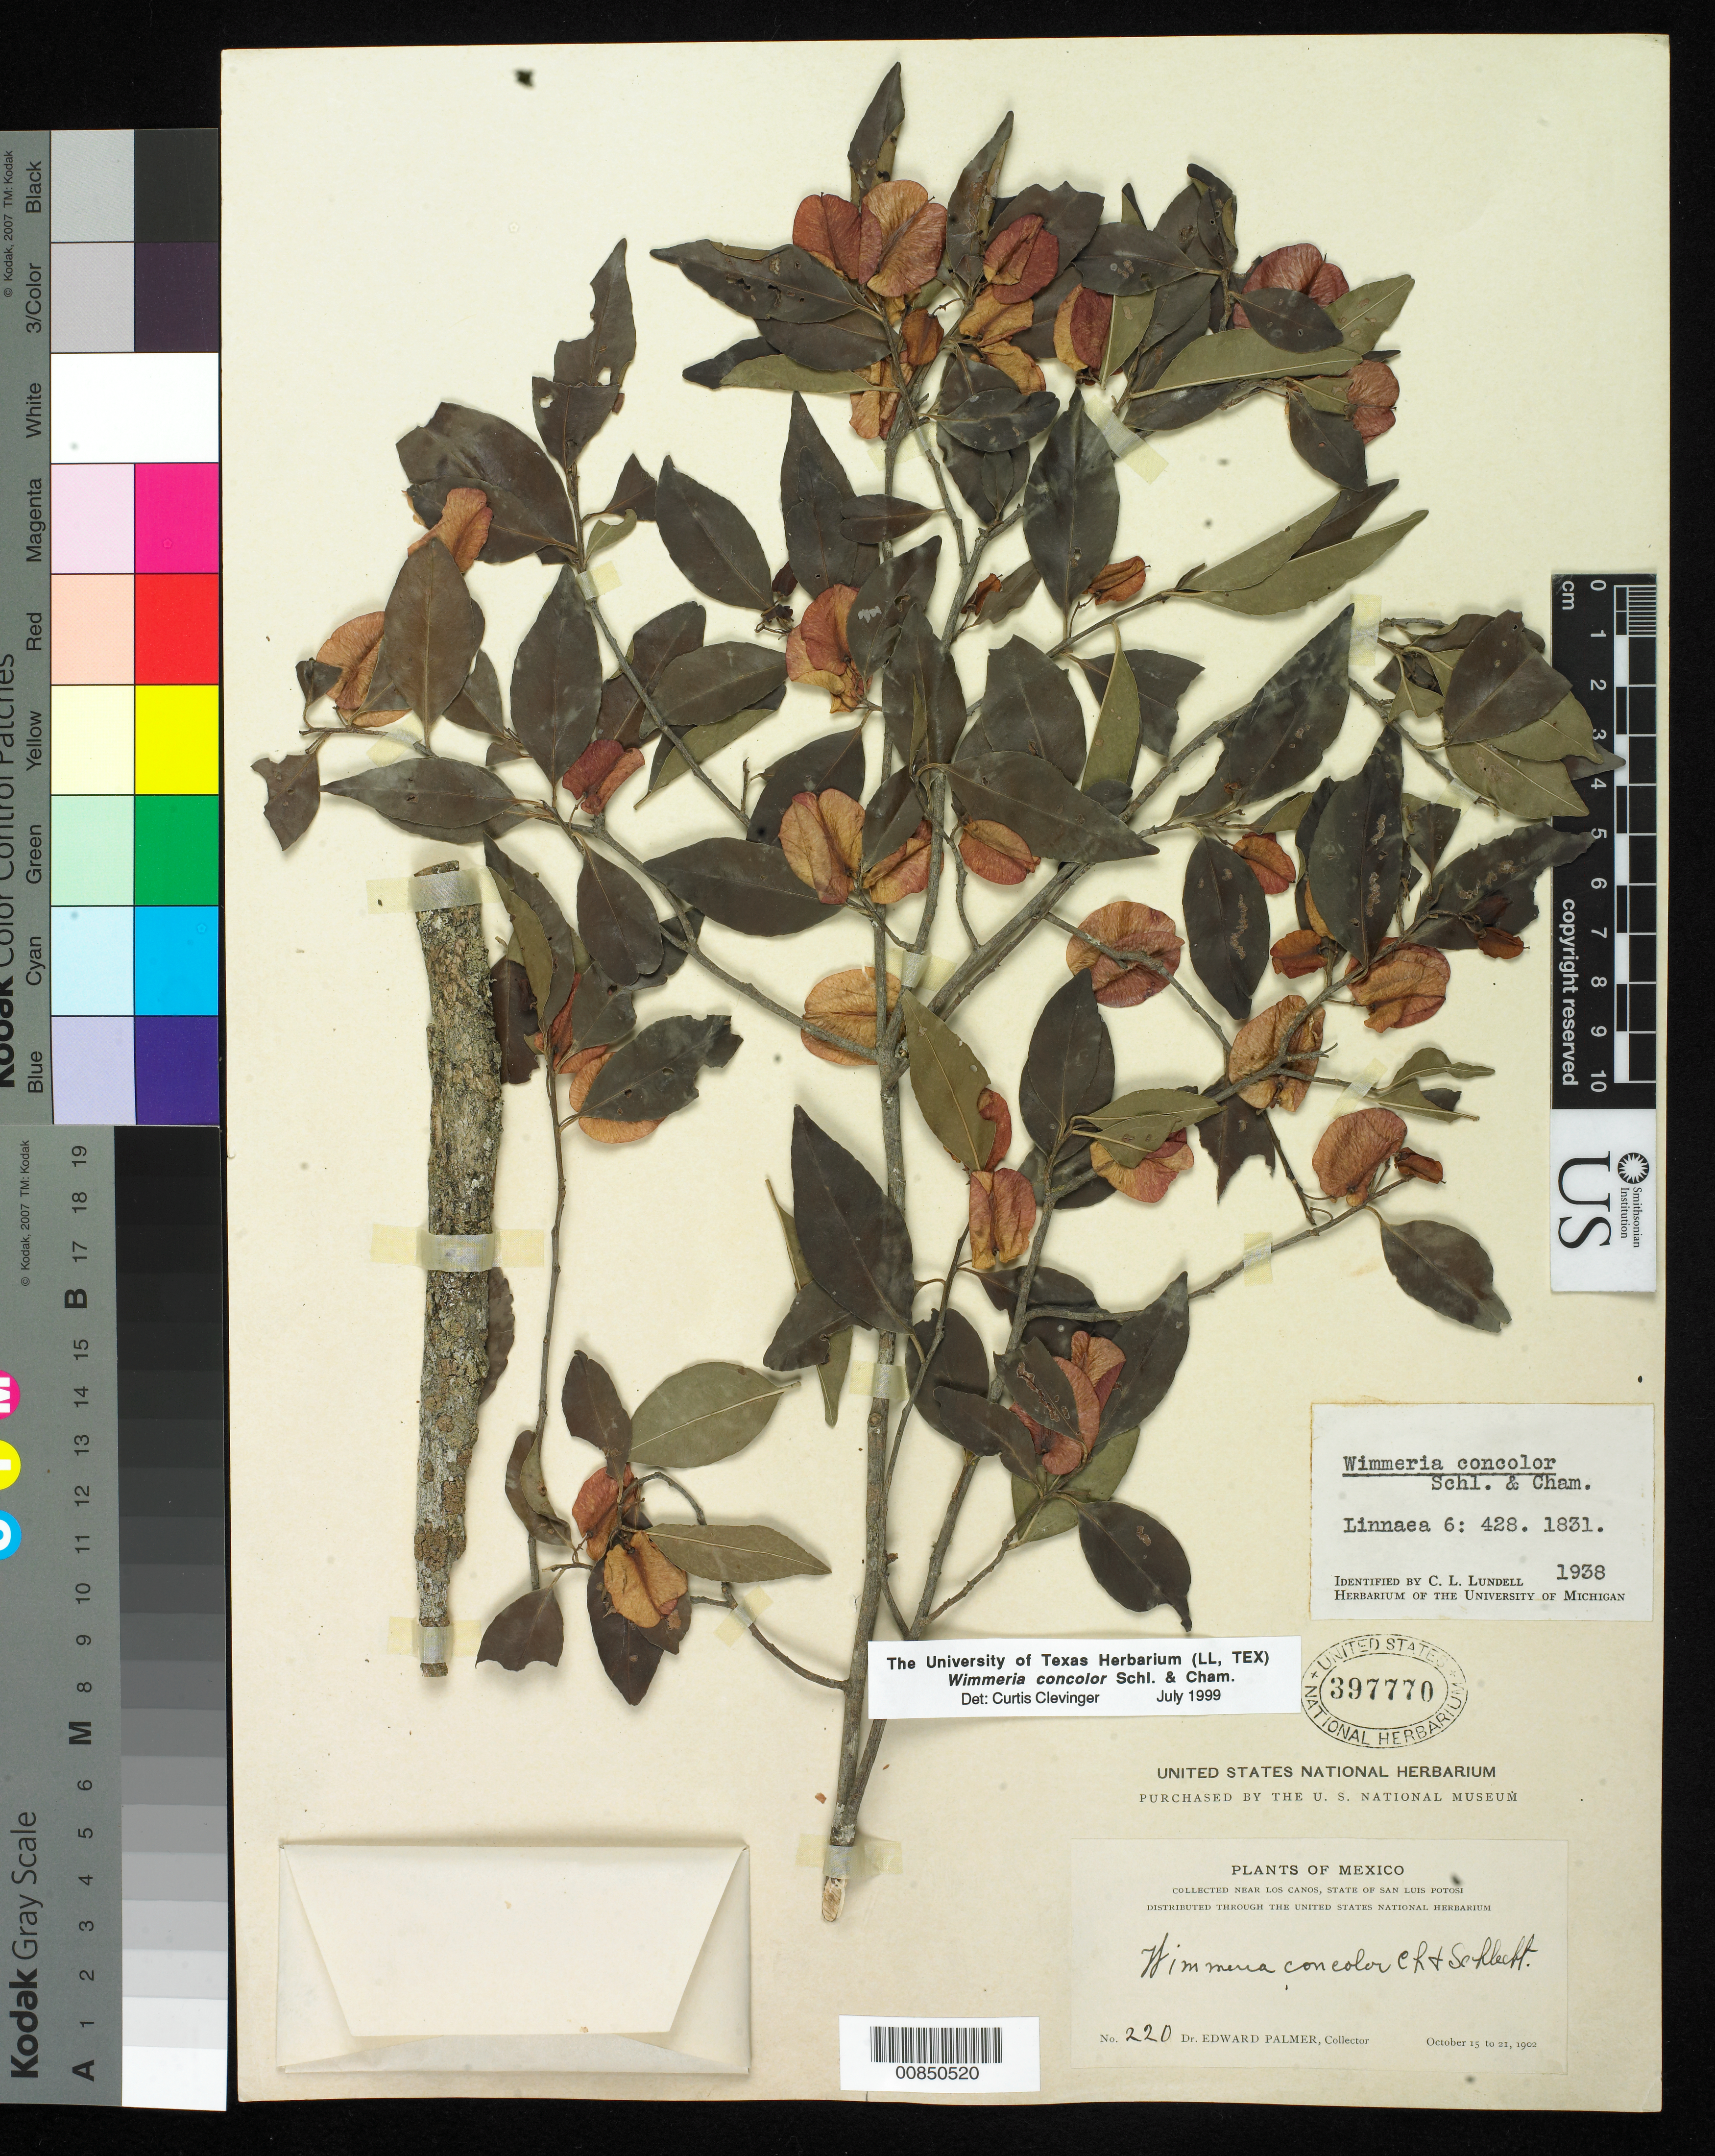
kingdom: Plantae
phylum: Tracheophyta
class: Magnoliopsida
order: Celastrales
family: Celastraceae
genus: Wimmeria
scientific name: Wimmeria concolor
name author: Schltdl. & Cham.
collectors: E. Palmer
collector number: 220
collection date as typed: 15 Oct 1902 to 21 Oct 1902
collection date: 1902-10-15/1902-10-21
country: Mexico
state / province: San Luis Potosí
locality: Near Los Canos, San Luis Potosí.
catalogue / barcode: US 397770